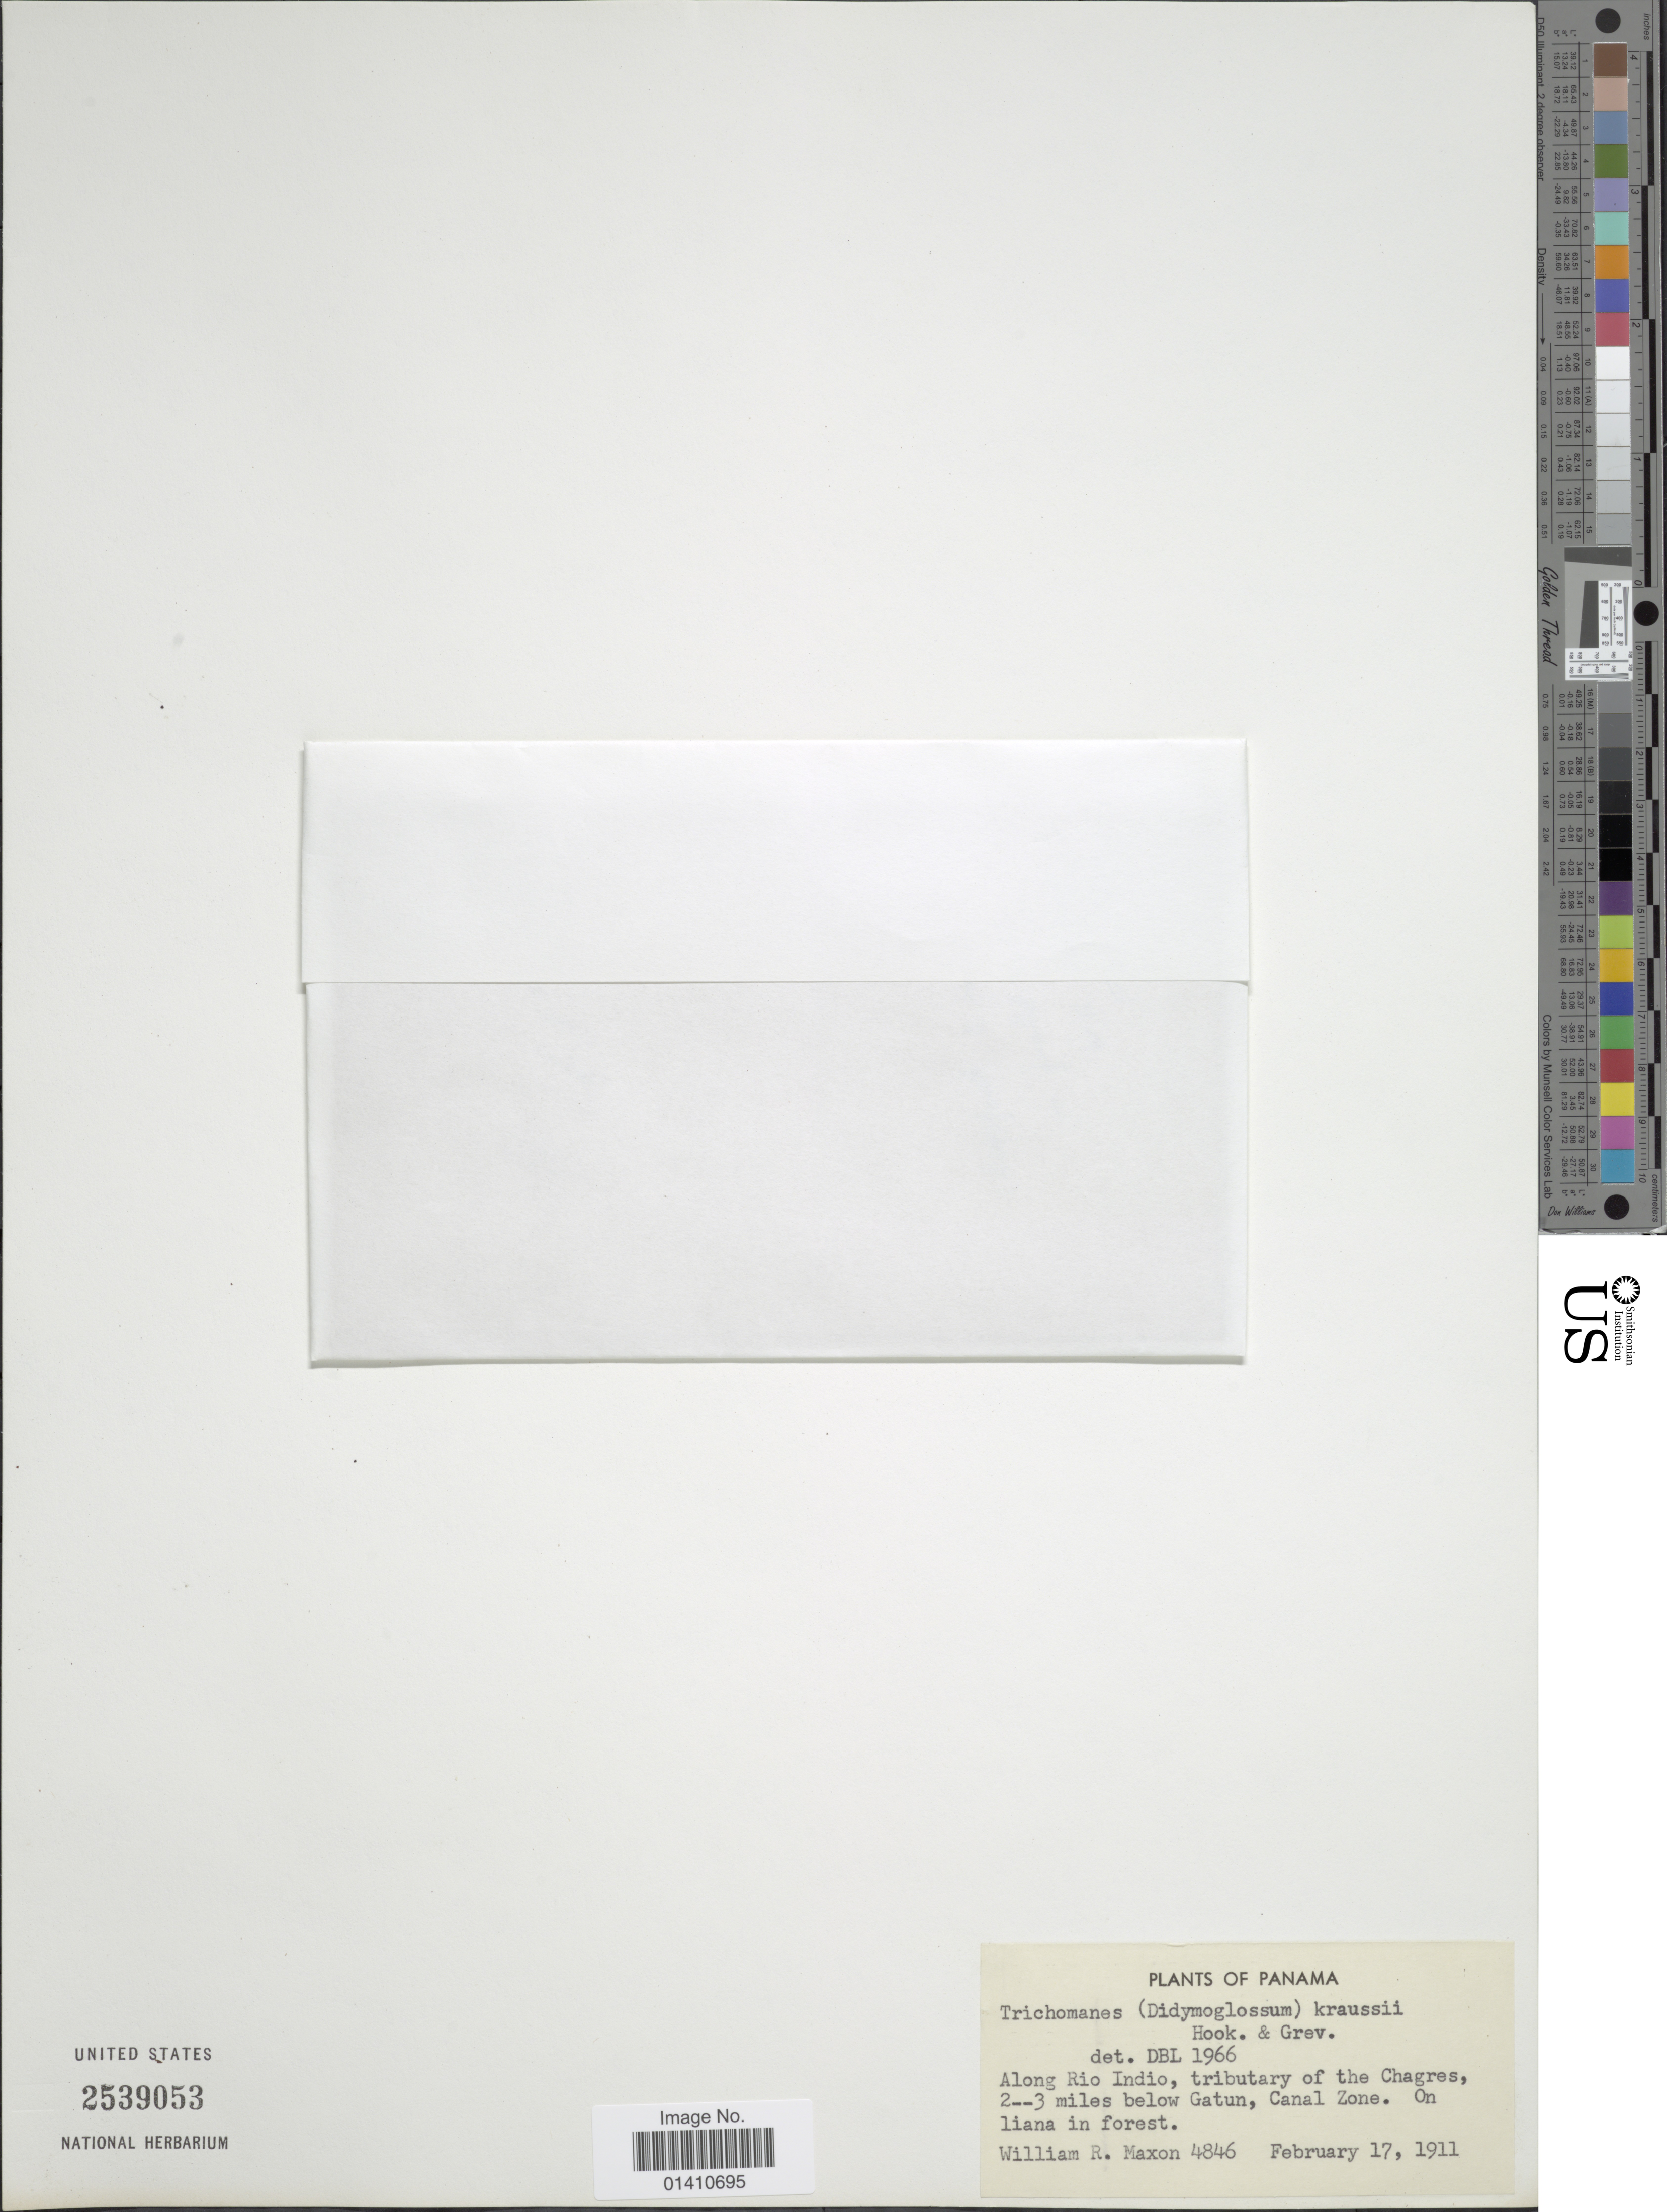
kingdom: Plantae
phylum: Tracheophyta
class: Polypodiopsida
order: Hymenophyllales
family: Hymenophyllaceae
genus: Didymoglossum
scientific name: Didymoglossum kraussii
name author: (Hook. & Grev.) C. Presl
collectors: W. R. Maxon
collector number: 4846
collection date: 1911-02-17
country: Panama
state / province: Colón / Panamá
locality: Along Rio Indio, tributary of the Chagres, 2-3 miles below Gatun. On lianain forest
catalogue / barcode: US 2539053